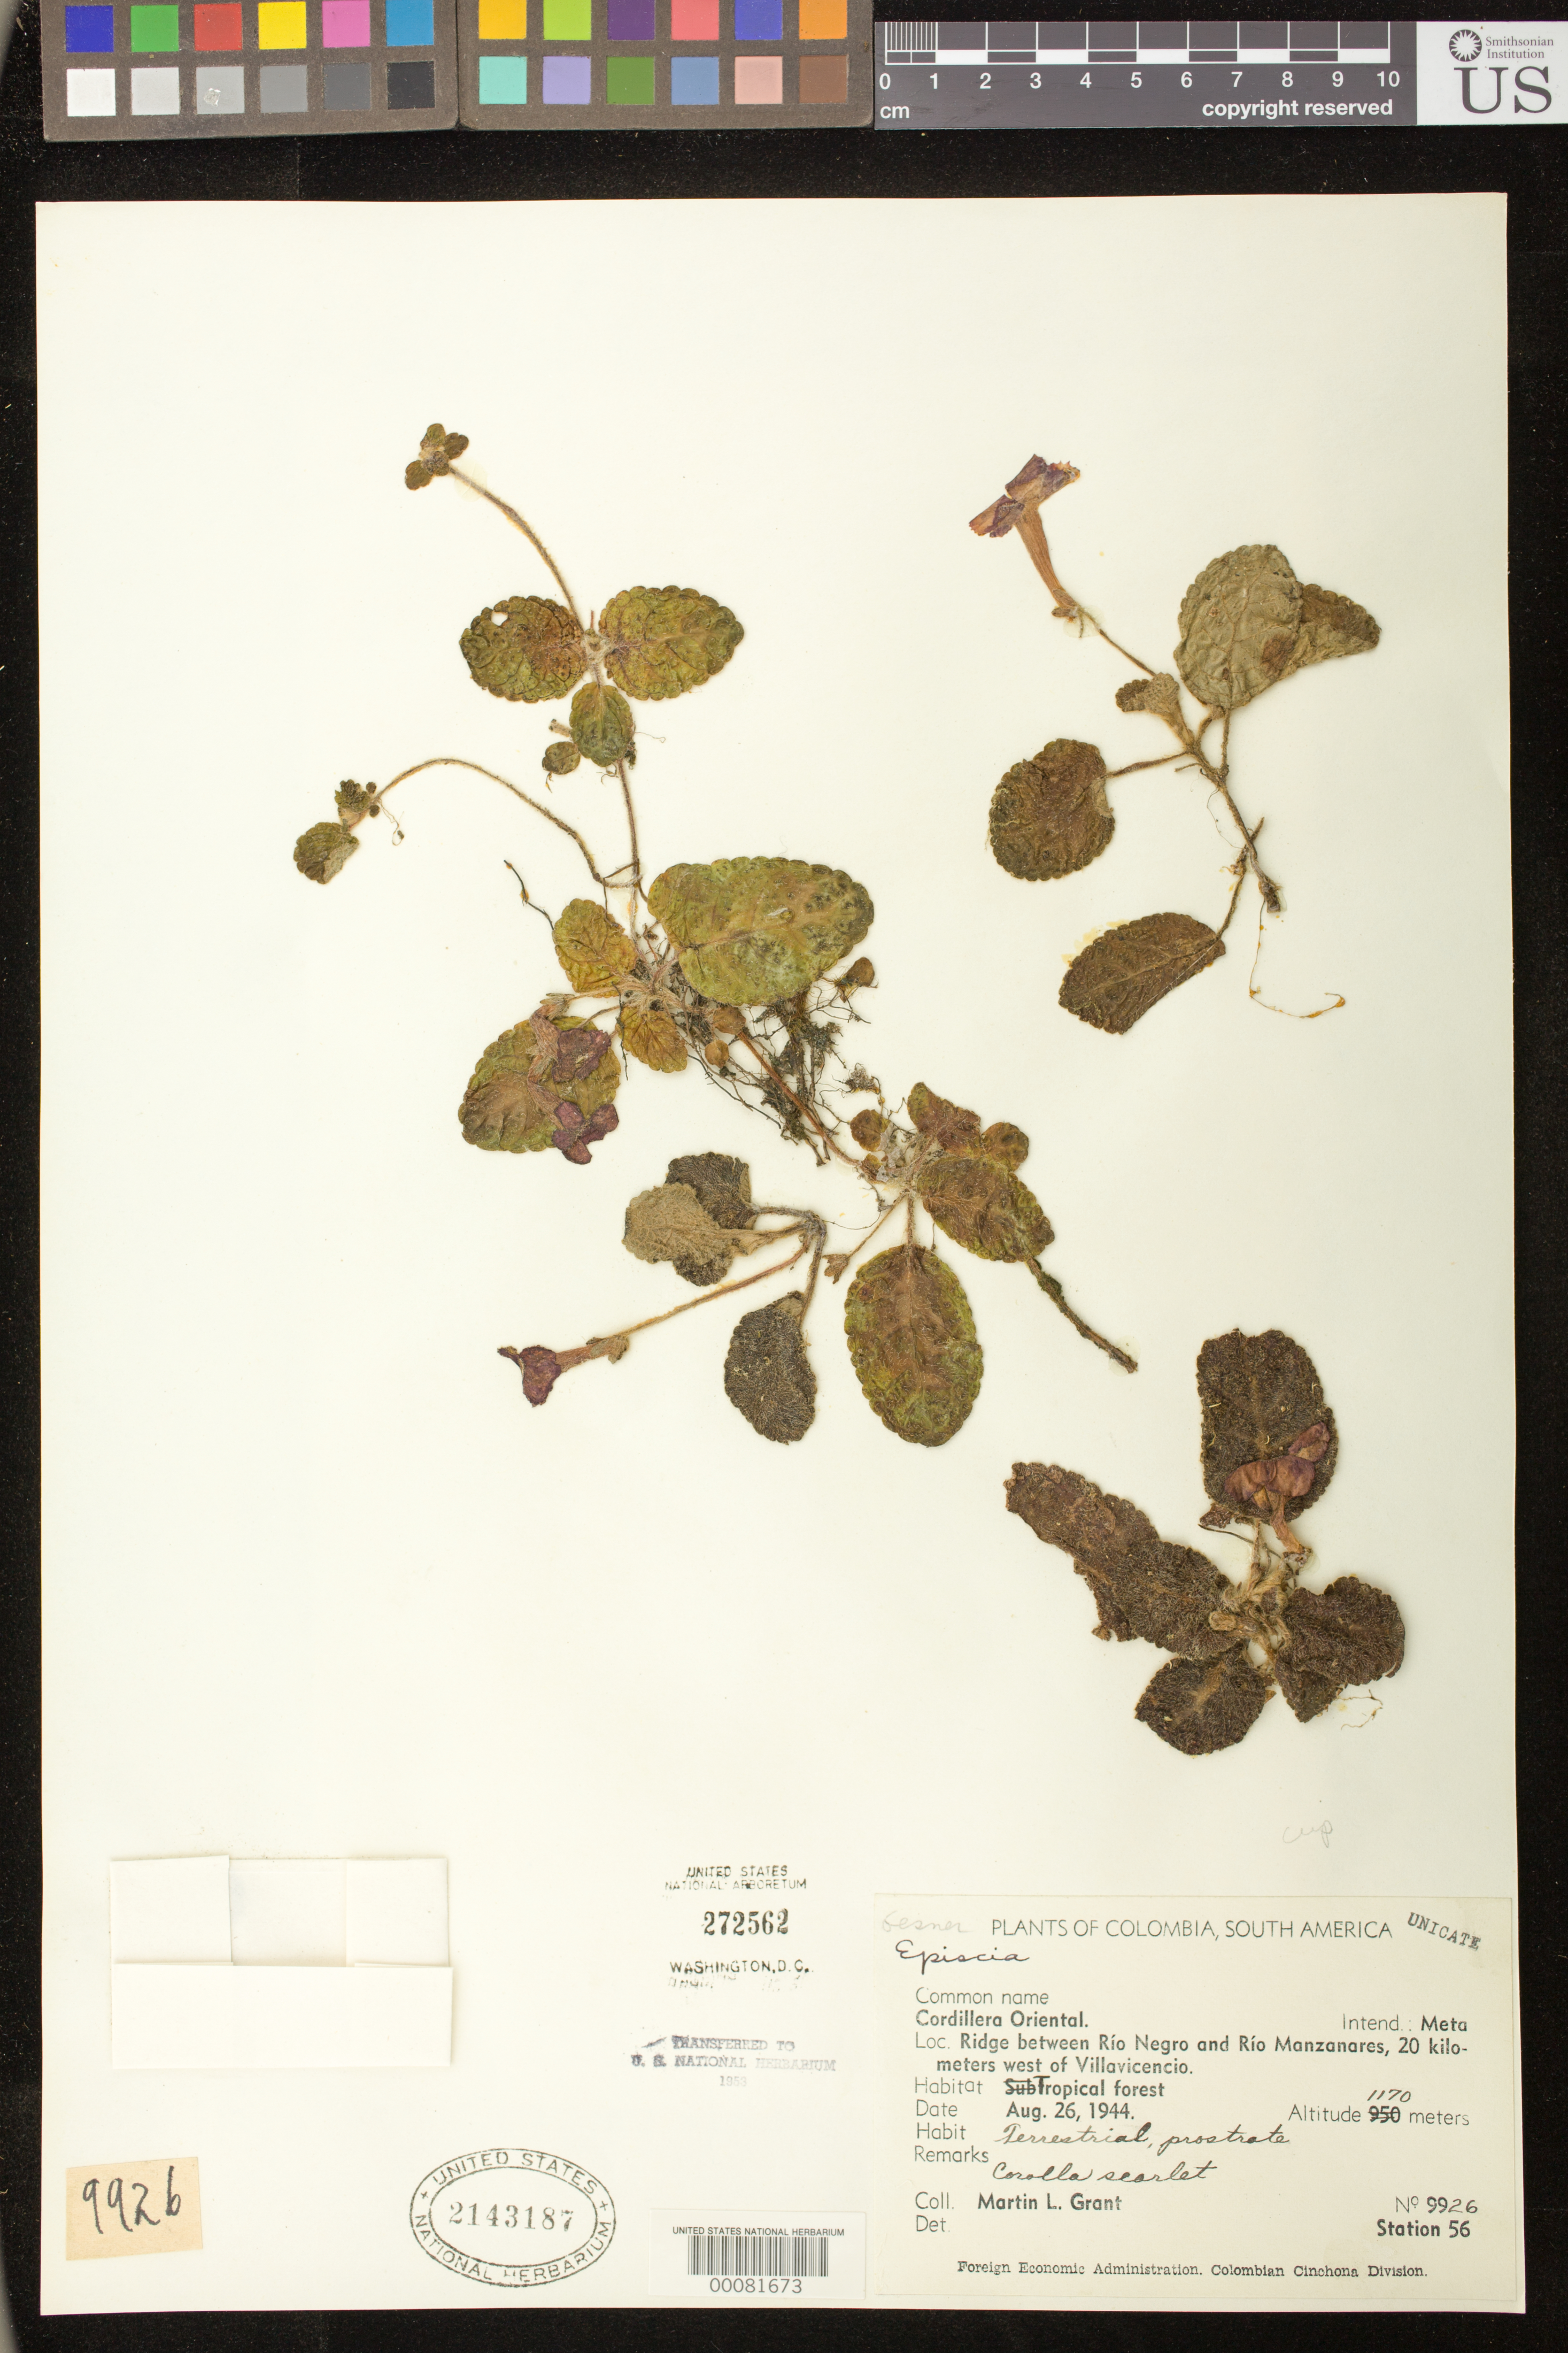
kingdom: Plantae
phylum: Tracheophyta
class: Magnoliopsida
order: Lamiales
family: Gesneriaceae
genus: Episcia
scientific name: Episcia cupreata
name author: (Hook.) Hanst.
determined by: Skog, Laurence E.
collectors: M. L. Grant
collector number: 9926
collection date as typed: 26 Aug 1944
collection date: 1944-08-26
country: Colombia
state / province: Meta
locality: Cordillera Oriental, ridge between Rio Negro & Rio Manzanares, 20 km W of Villavicencio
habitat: Tropical forest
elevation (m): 1170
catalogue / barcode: US 2143187